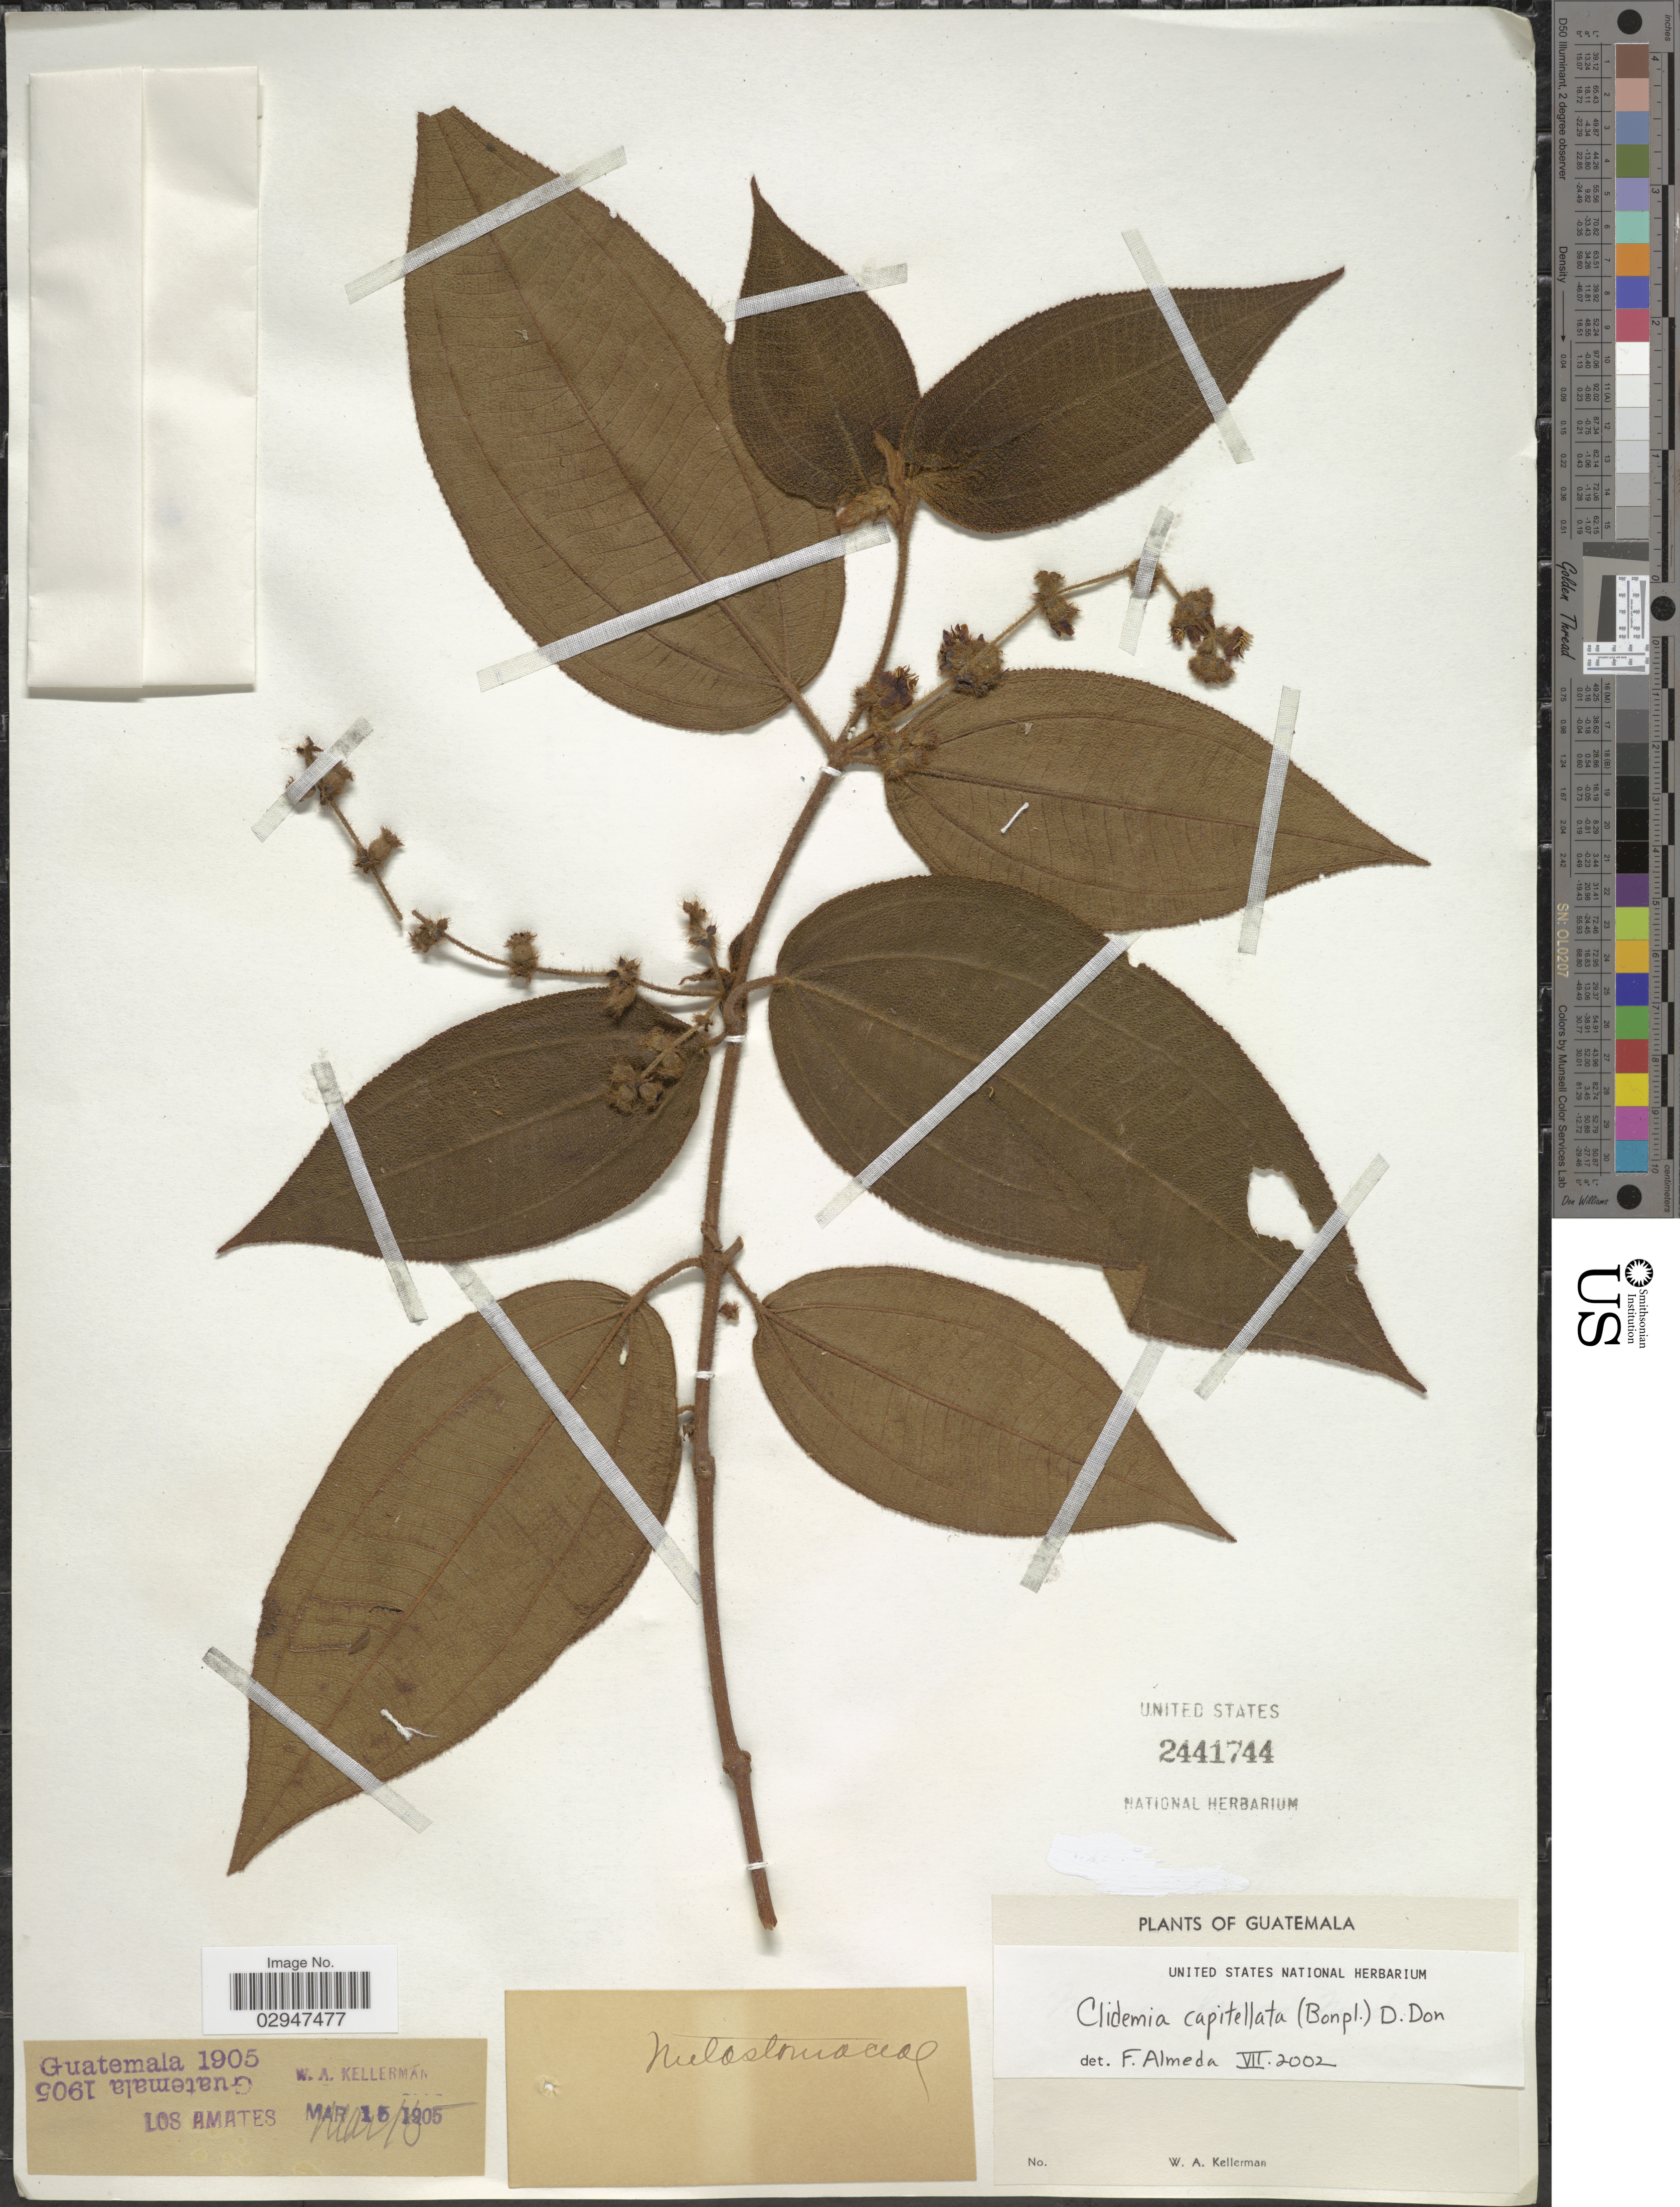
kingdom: Plantae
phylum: Tracheophyta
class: Magnoliopsida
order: Myrtales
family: Melastomataceae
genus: Clidemia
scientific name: Clidemia capitellata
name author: (Bonpl.) D. Don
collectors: W. Kellerman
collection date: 1905-03-15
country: Guatemala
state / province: Izabal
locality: Los Amates.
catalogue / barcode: US 2441744